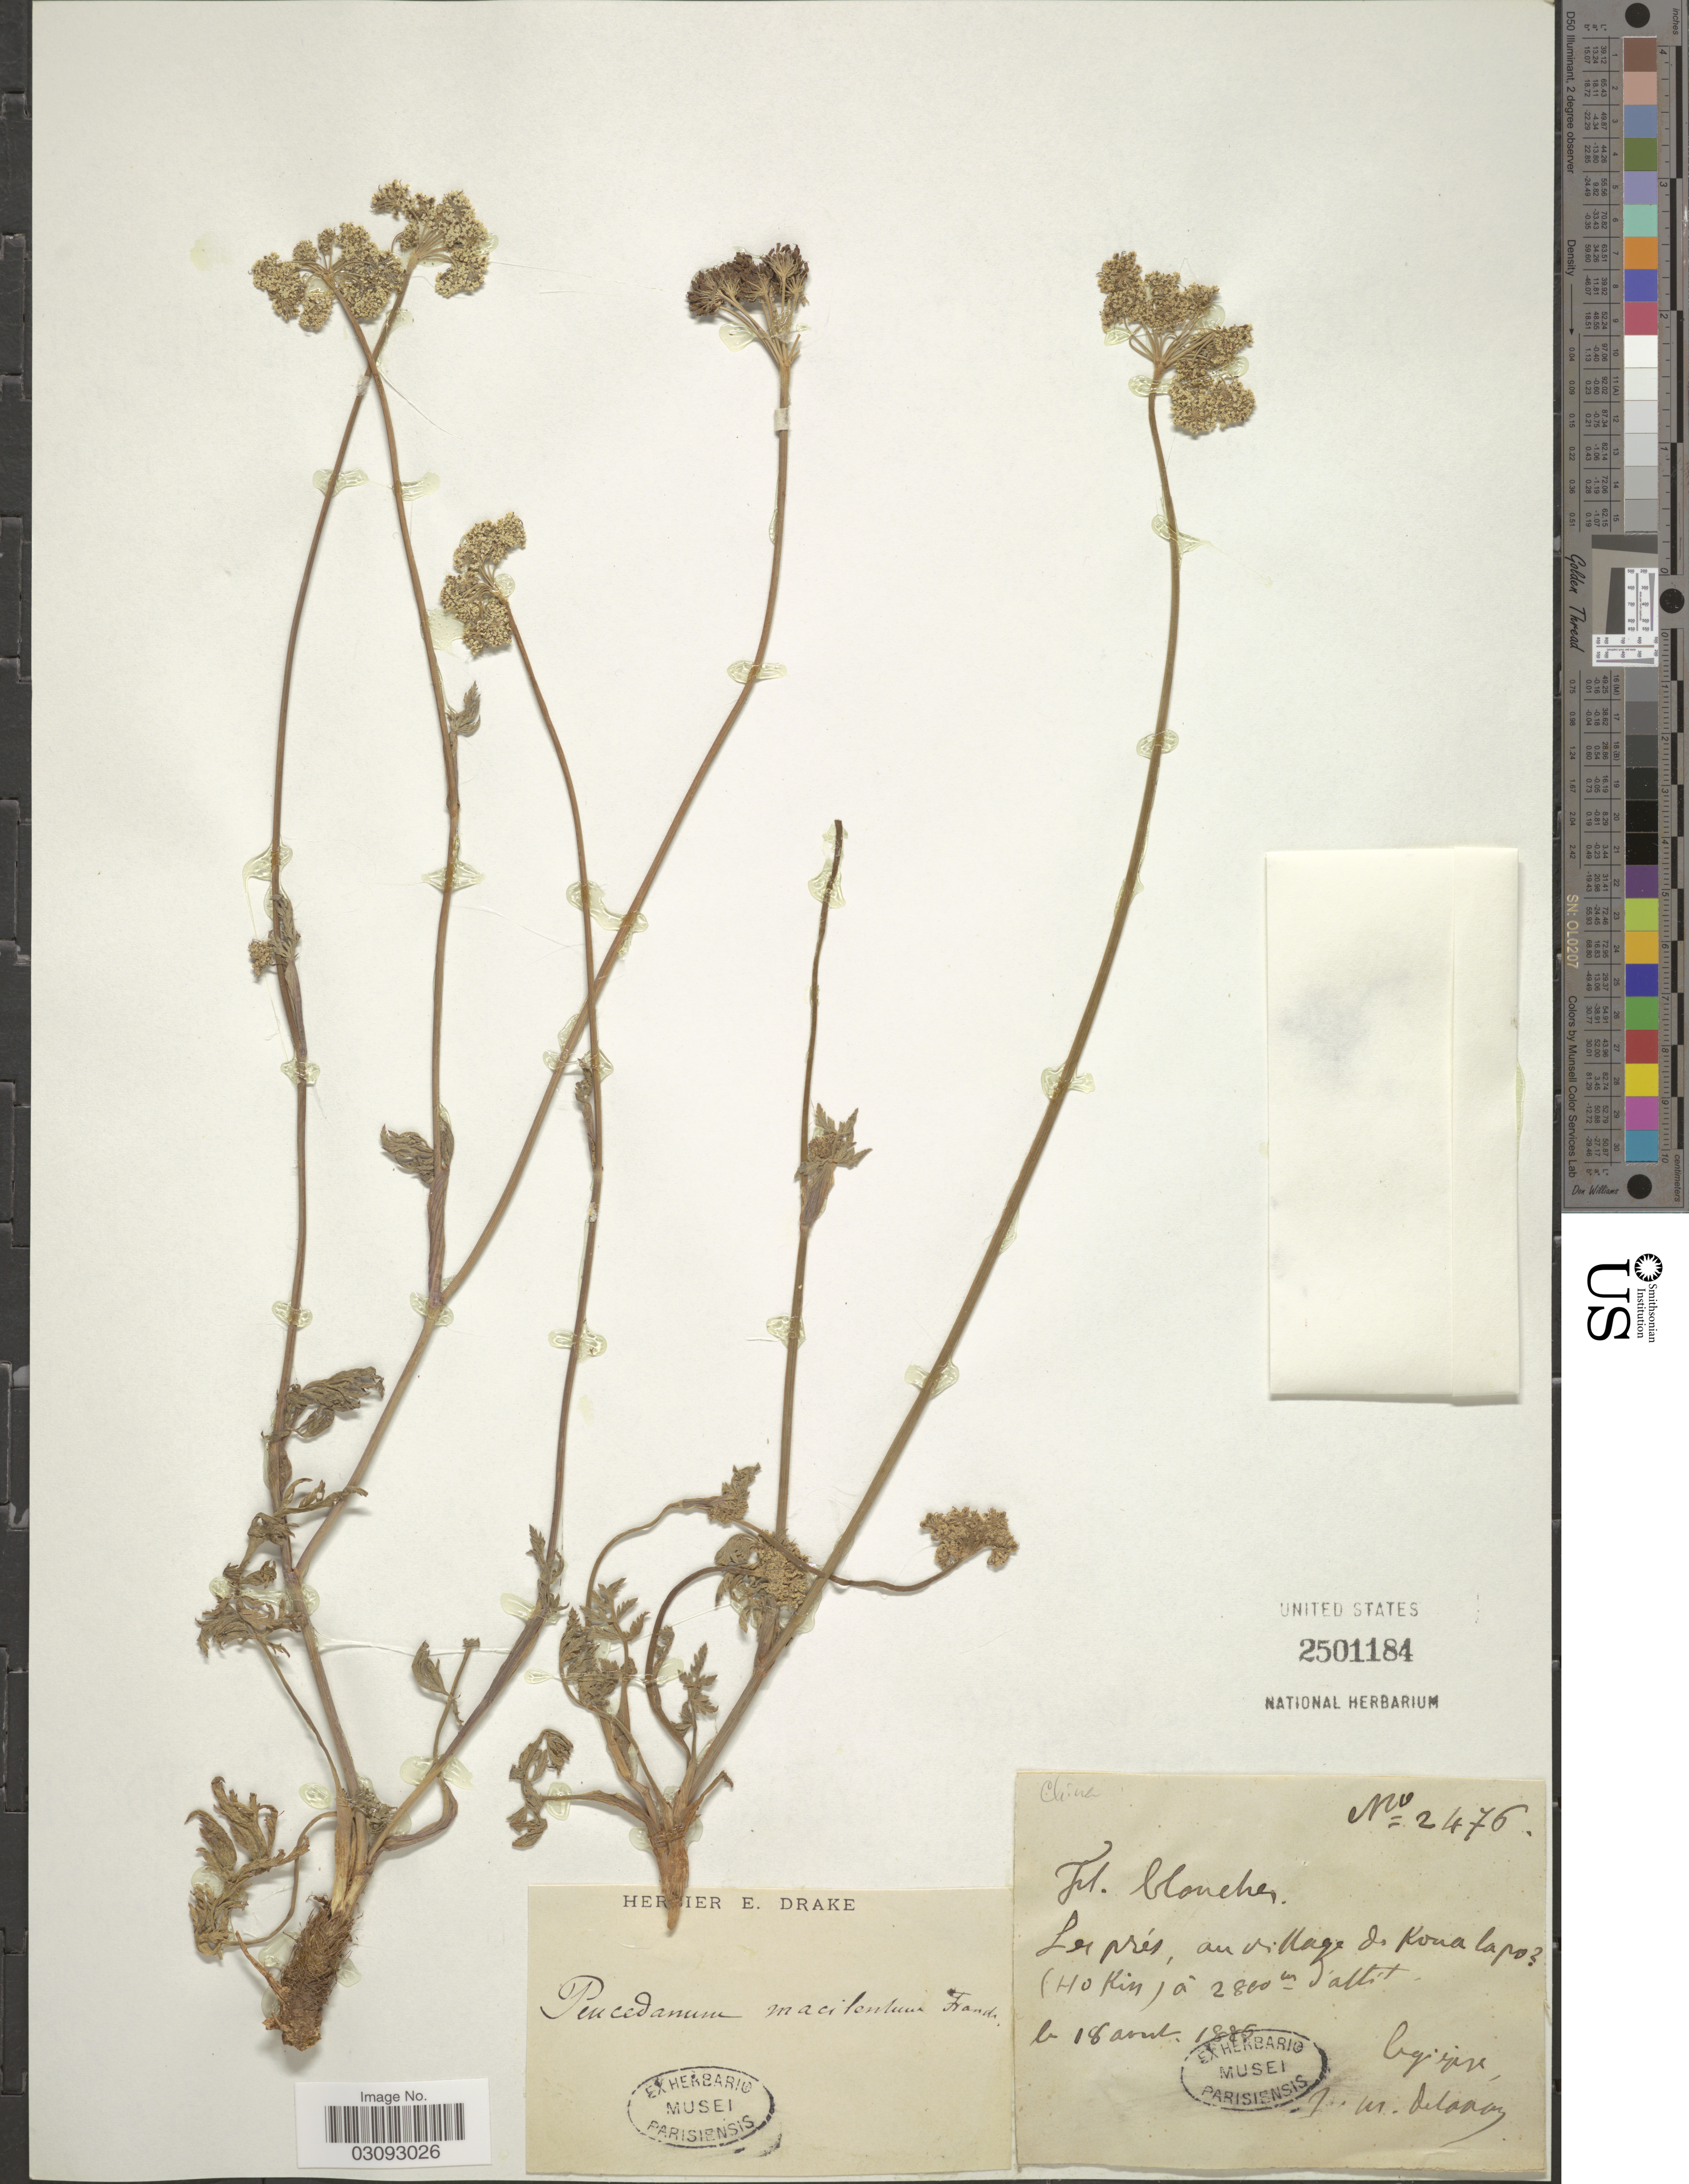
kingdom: Plantae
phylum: Tracheophyta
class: Magnoliopsida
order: Apiales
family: Apiaceae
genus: Peucedanum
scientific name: Peucedanum macilentum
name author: Franch.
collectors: J. Delavay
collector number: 2476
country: China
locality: Le prés, au village de Kona lapo, (Ho Kin).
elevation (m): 2800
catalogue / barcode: US 2501184